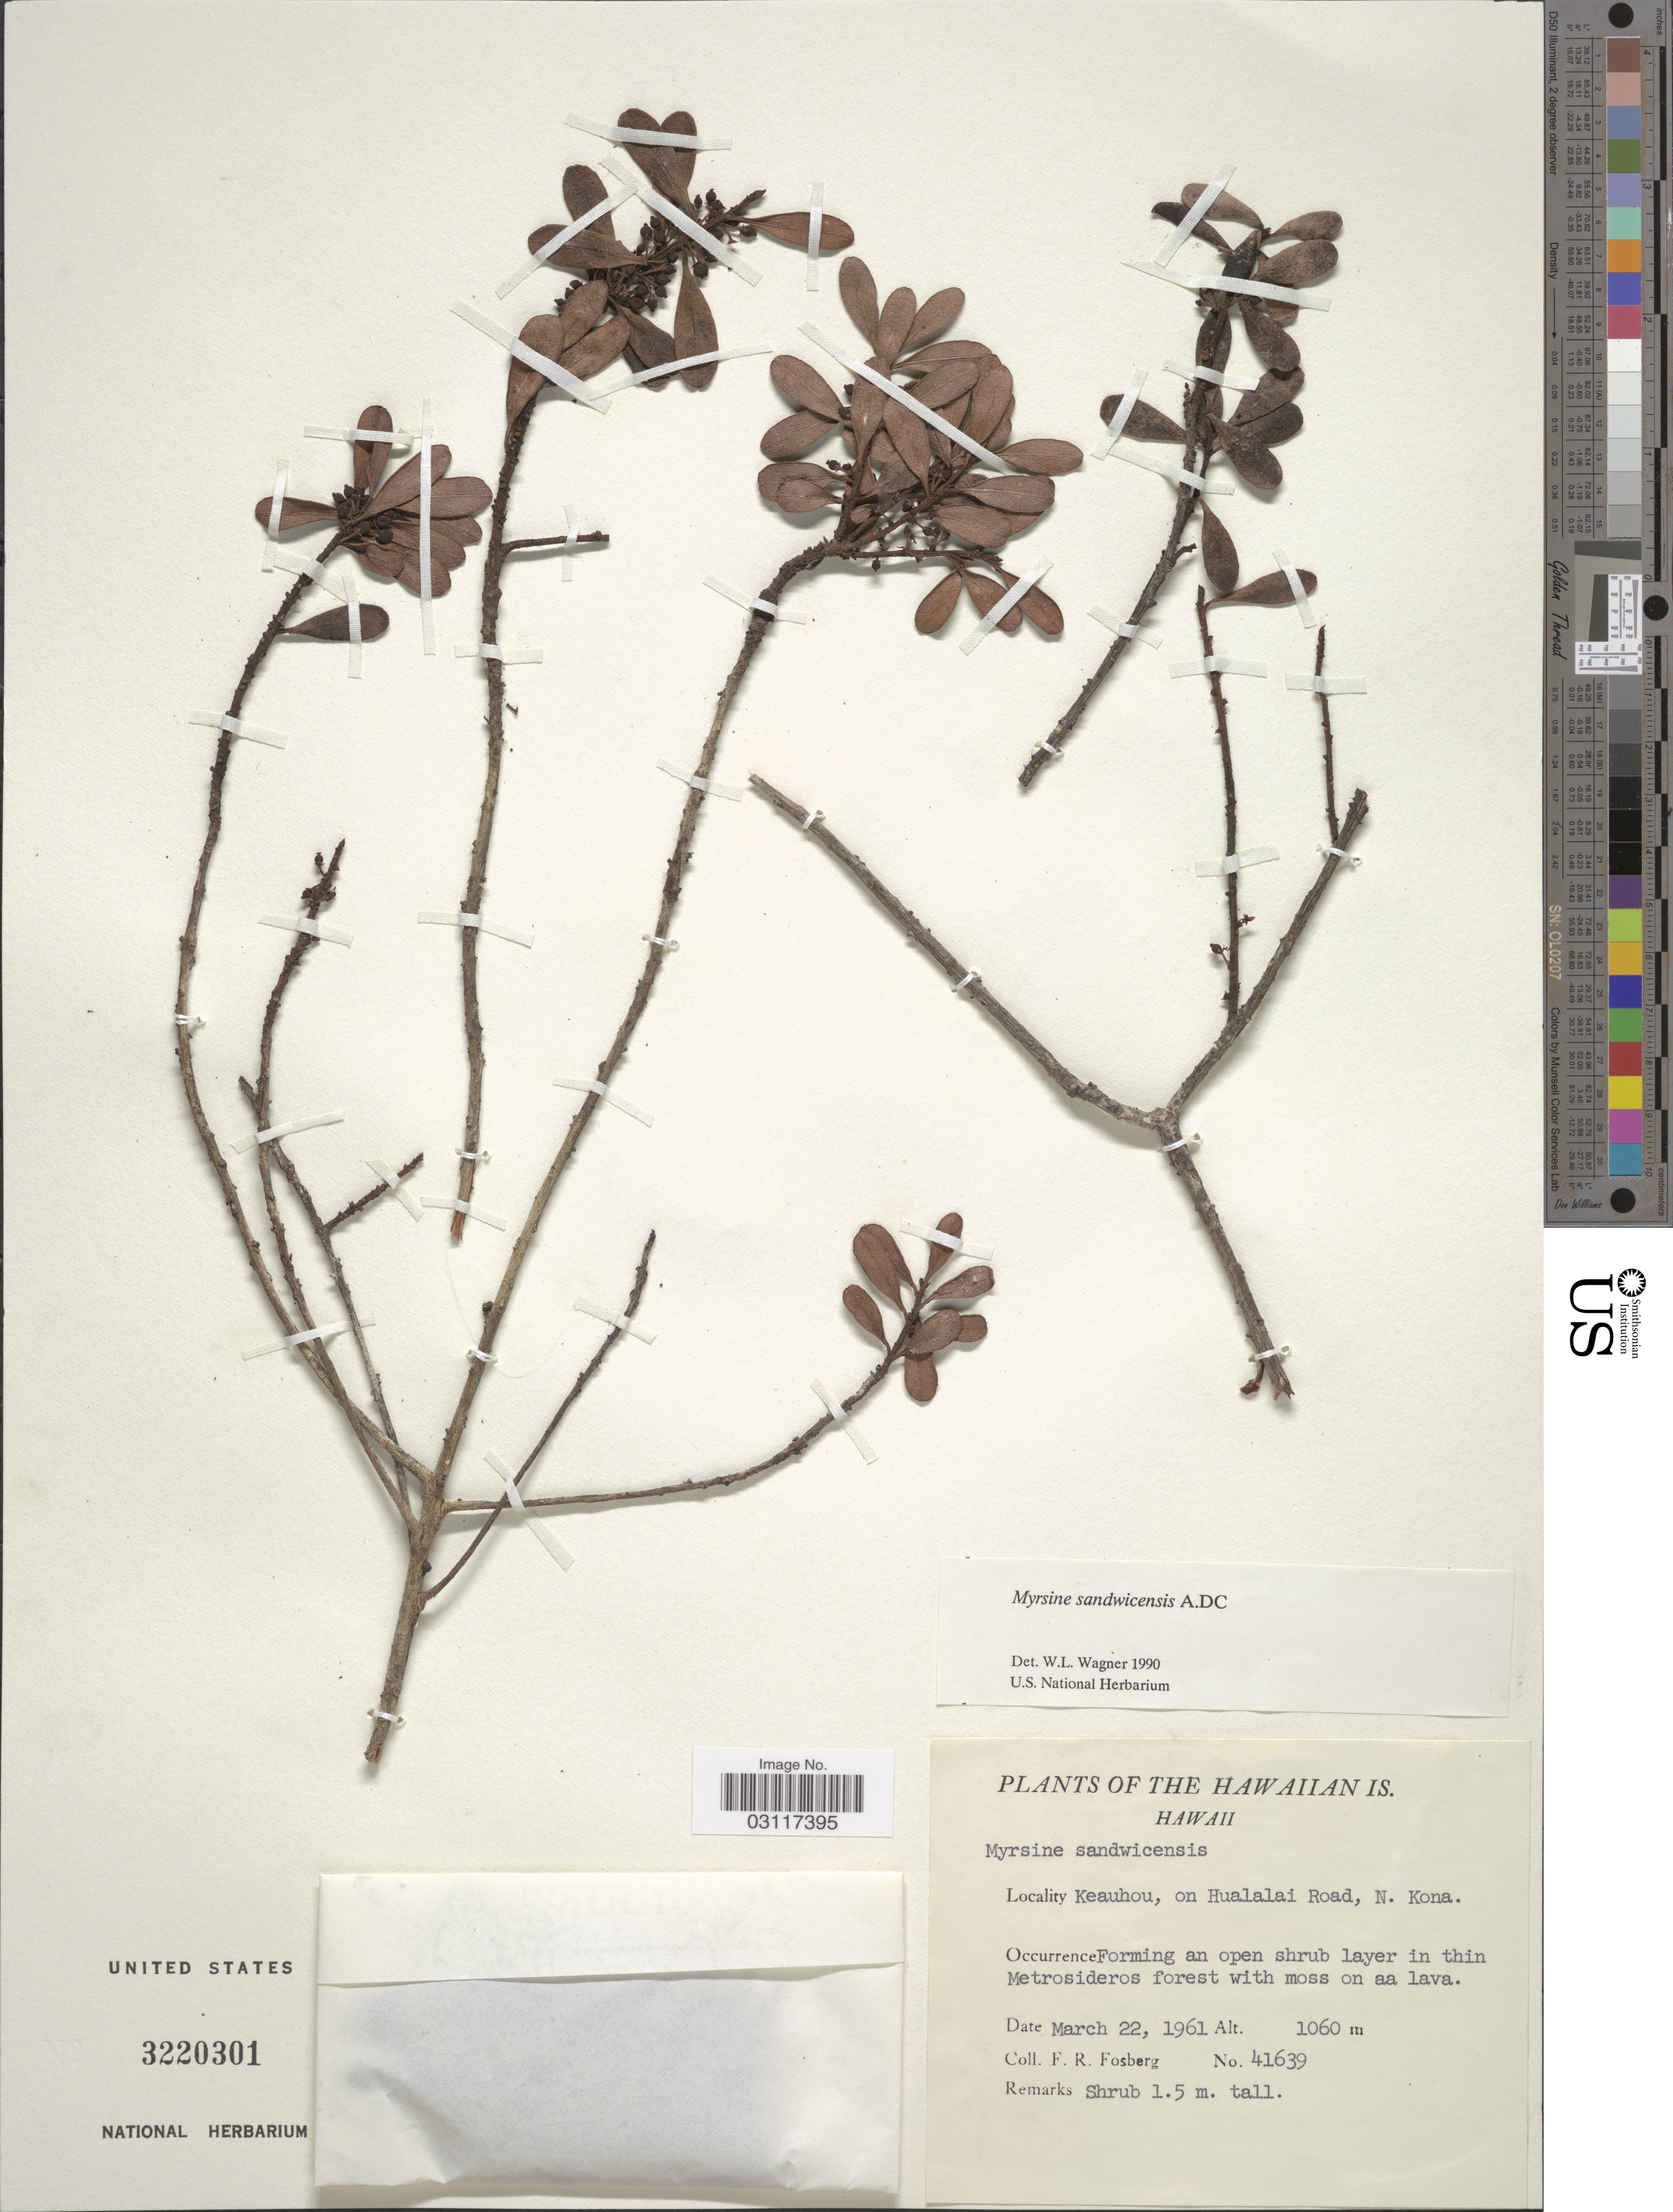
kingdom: Plantae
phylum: Tracheophyta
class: Magnoliopsida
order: Ericales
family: Primulaceae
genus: Myrsine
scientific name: Myrsine sandwicensis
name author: A. DC.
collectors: F. R. Fosberg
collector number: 41639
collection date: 1961-03-22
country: United States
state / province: Hawaii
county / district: Hawaii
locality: The Hawaiian Is., Keauhou, on Hualalai Road, N. Kona.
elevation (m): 1060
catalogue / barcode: US 3220301